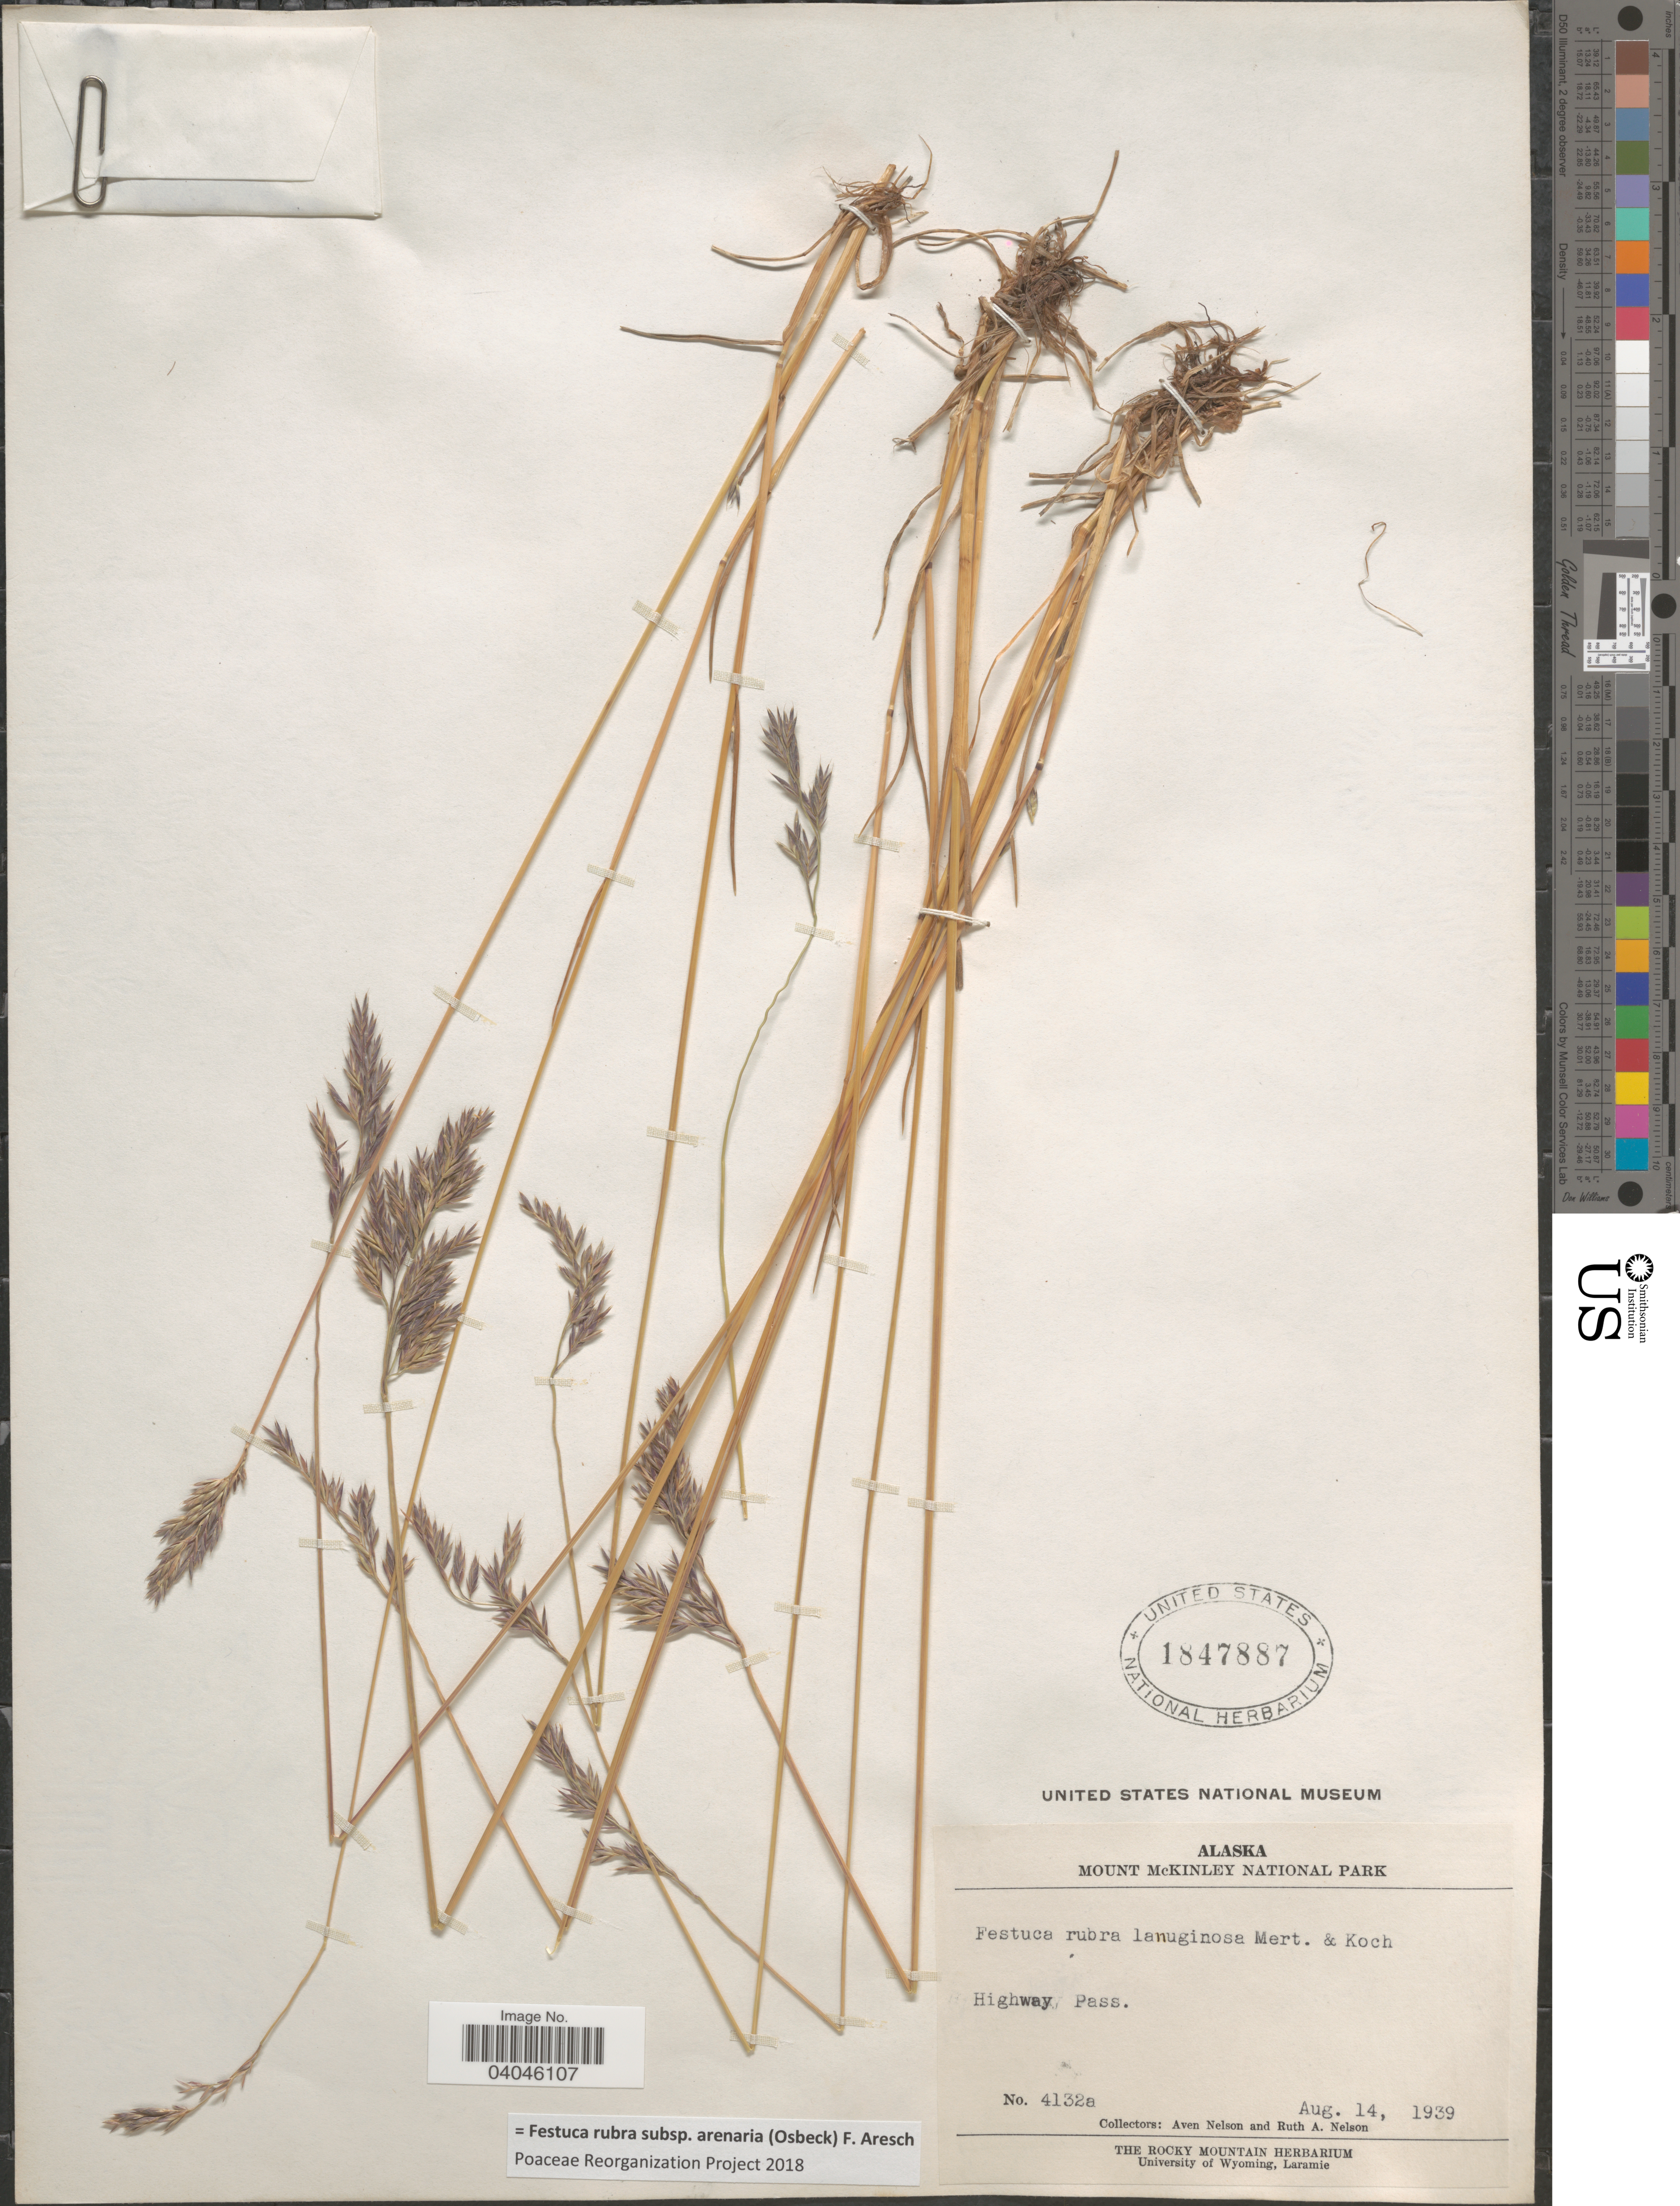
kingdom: Plantae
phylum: Tracheophyta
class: Liliopsida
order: Poales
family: Poaceae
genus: Festuca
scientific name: Festuca rubra subsp. arenaria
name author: (Osbeck) F. Aresch.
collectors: A. Nelson & R. A. Nelson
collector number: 4132a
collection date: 1939-08-14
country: United States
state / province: Alaska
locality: Mount McKinley National Park. Highway Pass.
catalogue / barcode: US 1847887